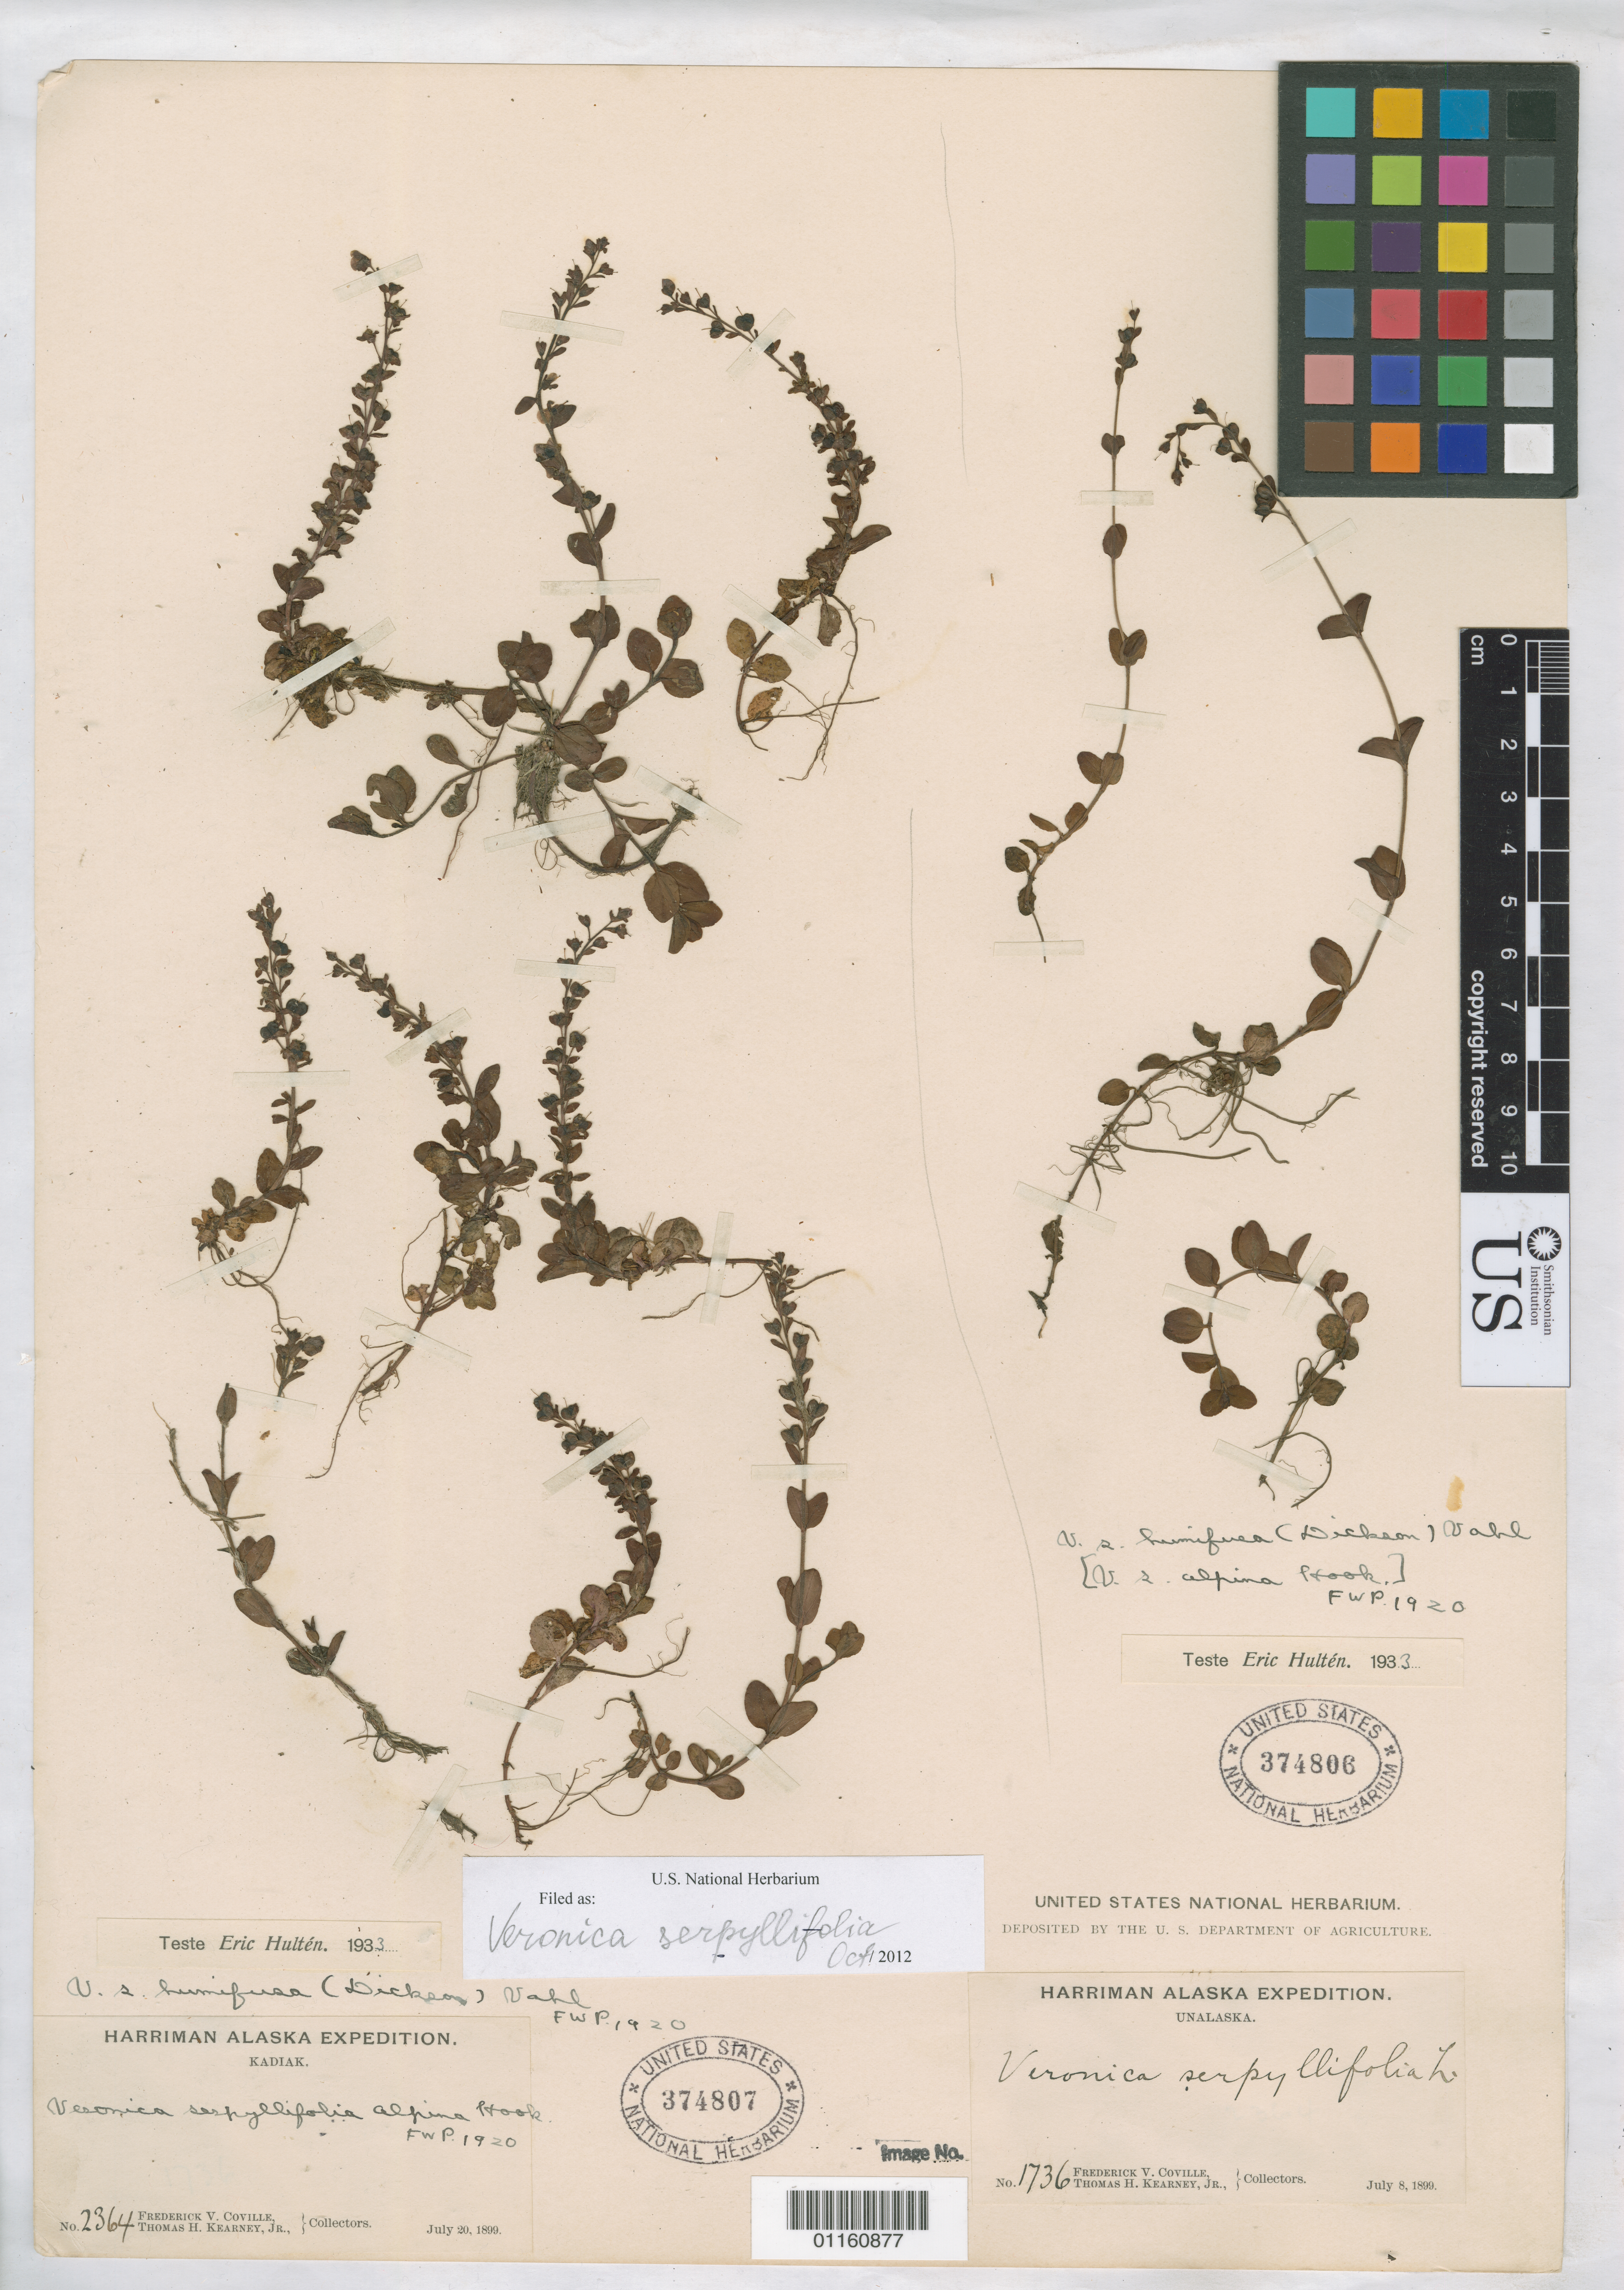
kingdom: Plantae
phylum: Tracheophyta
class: Magnoliopsida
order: Lamiales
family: Plantaginaceae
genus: Veronica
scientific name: Veronica serpyllifolia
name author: L.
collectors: F. V. Coville & T. H. Kearney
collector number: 2364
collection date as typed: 20 Jul 1899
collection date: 1899-07-20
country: United States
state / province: Alaska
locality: Kodiak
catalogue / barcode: US 374807